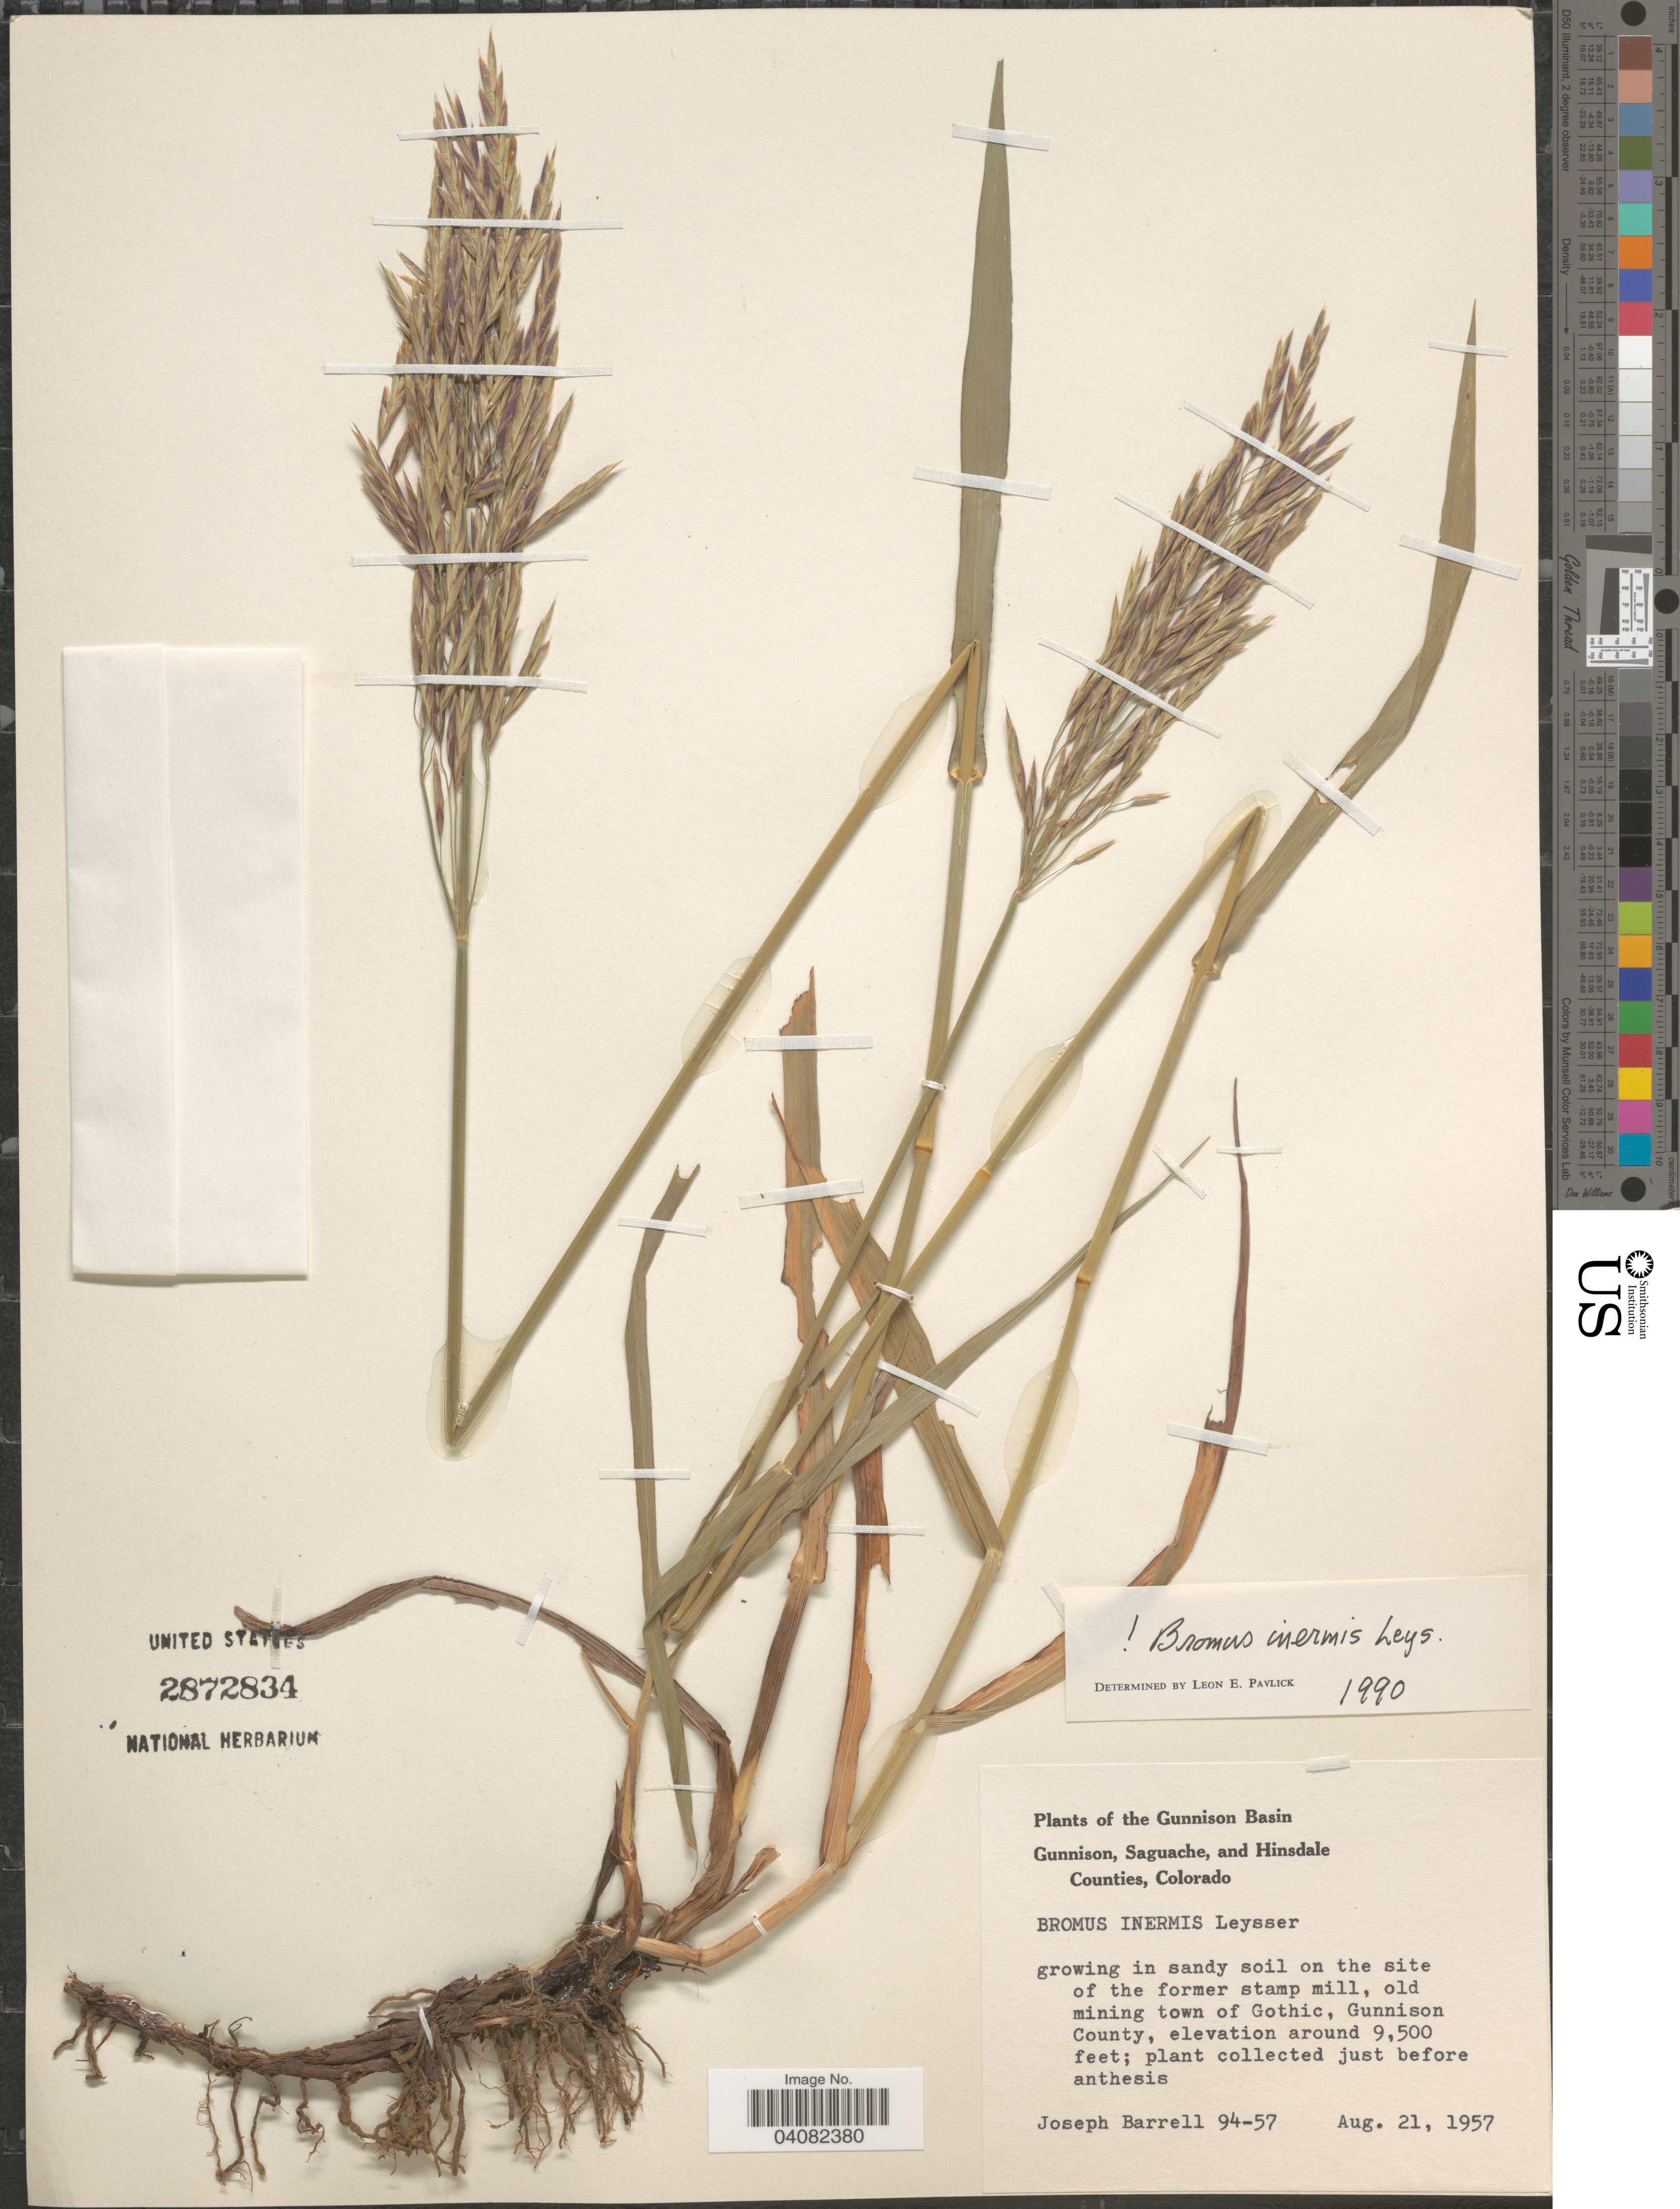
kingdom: Plantae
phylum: Tracheophyta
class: Liliopsida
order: Poales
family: Poaceae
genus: Bromus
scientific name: Bromus inermis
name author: Leyss.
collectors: J. Barrell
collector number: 94-57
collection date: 1957-08-21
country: United States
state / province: Colorado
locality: The Gunnison Basin. On the site of the former stamp mill, old mining town of Gothic, Gunnison County.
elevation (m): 2896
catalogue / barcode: US 2872834